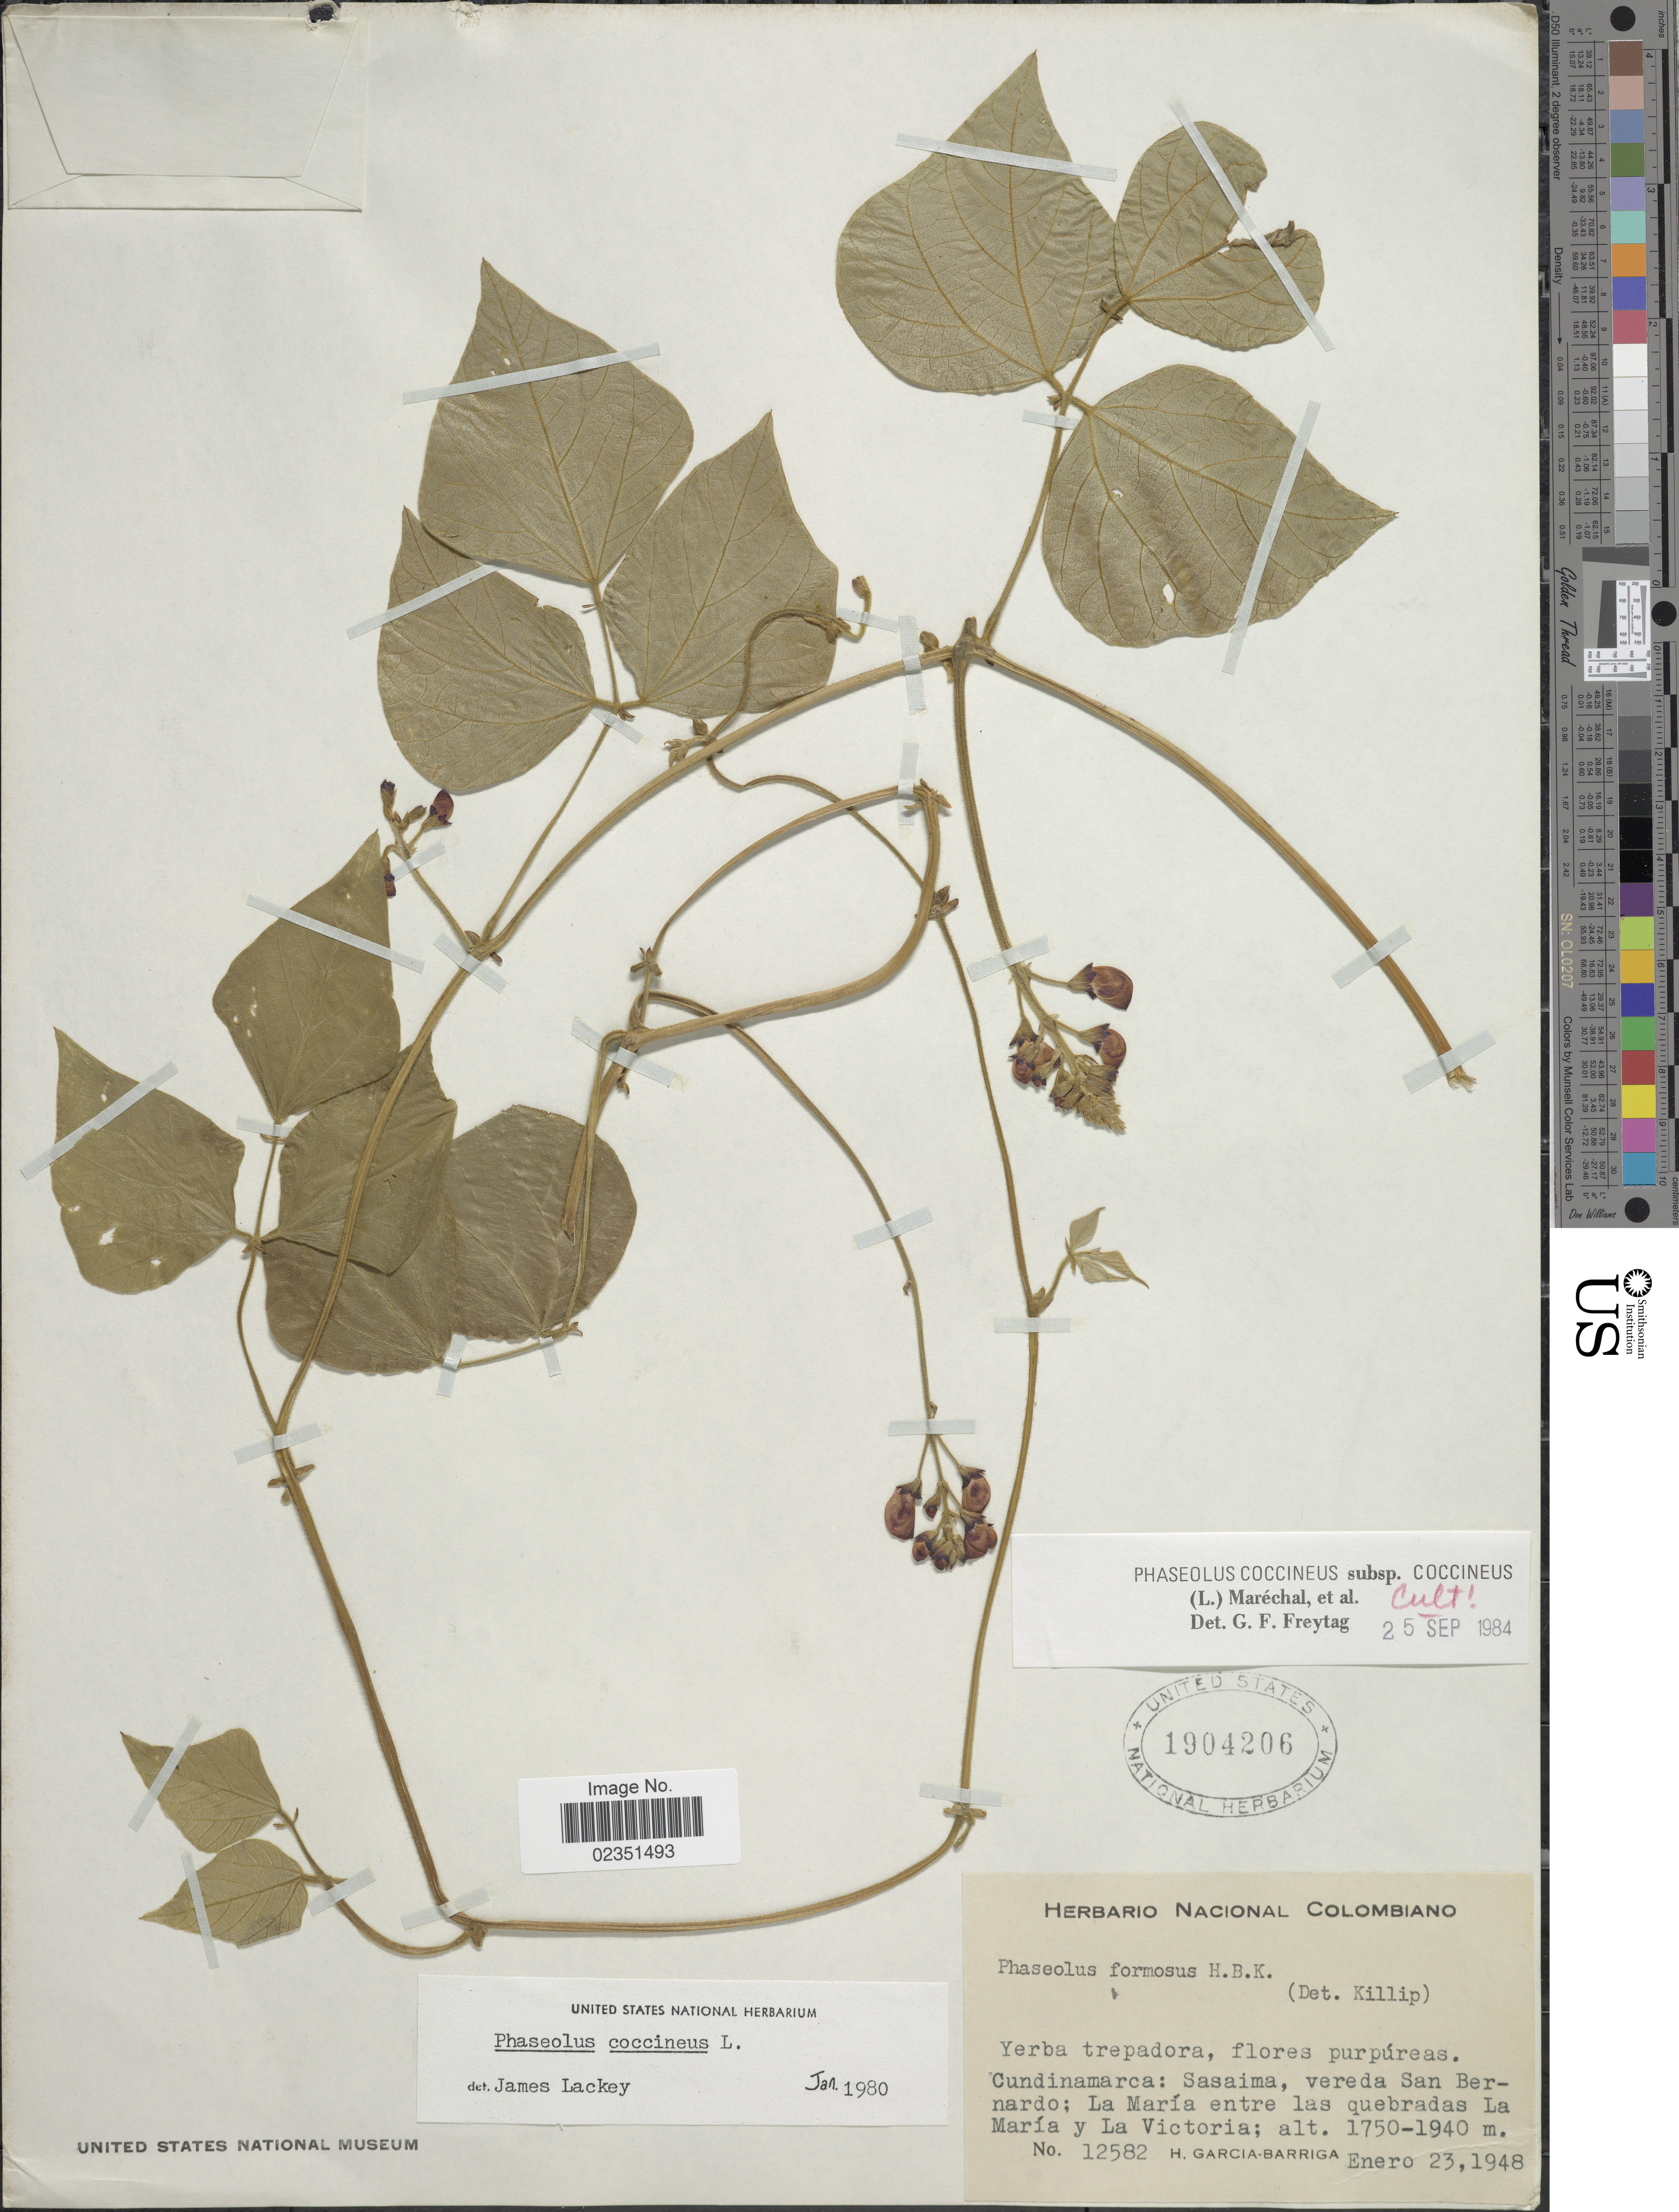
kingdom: Plantae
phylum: Tracheophyta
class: Magnoliopsida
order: Fabales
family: Fabaceae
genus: Phaseolus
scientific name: Phaseolus coccineus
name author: L.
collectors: H. García Barriga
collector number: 12582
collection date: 1948-01-23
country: Colombia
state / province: Cundinamarca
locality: Sasaima, vereda San Bernardo: La Maria entre las quebradas La Maria y La Victoria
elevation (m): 1750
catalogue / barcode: US 1904206